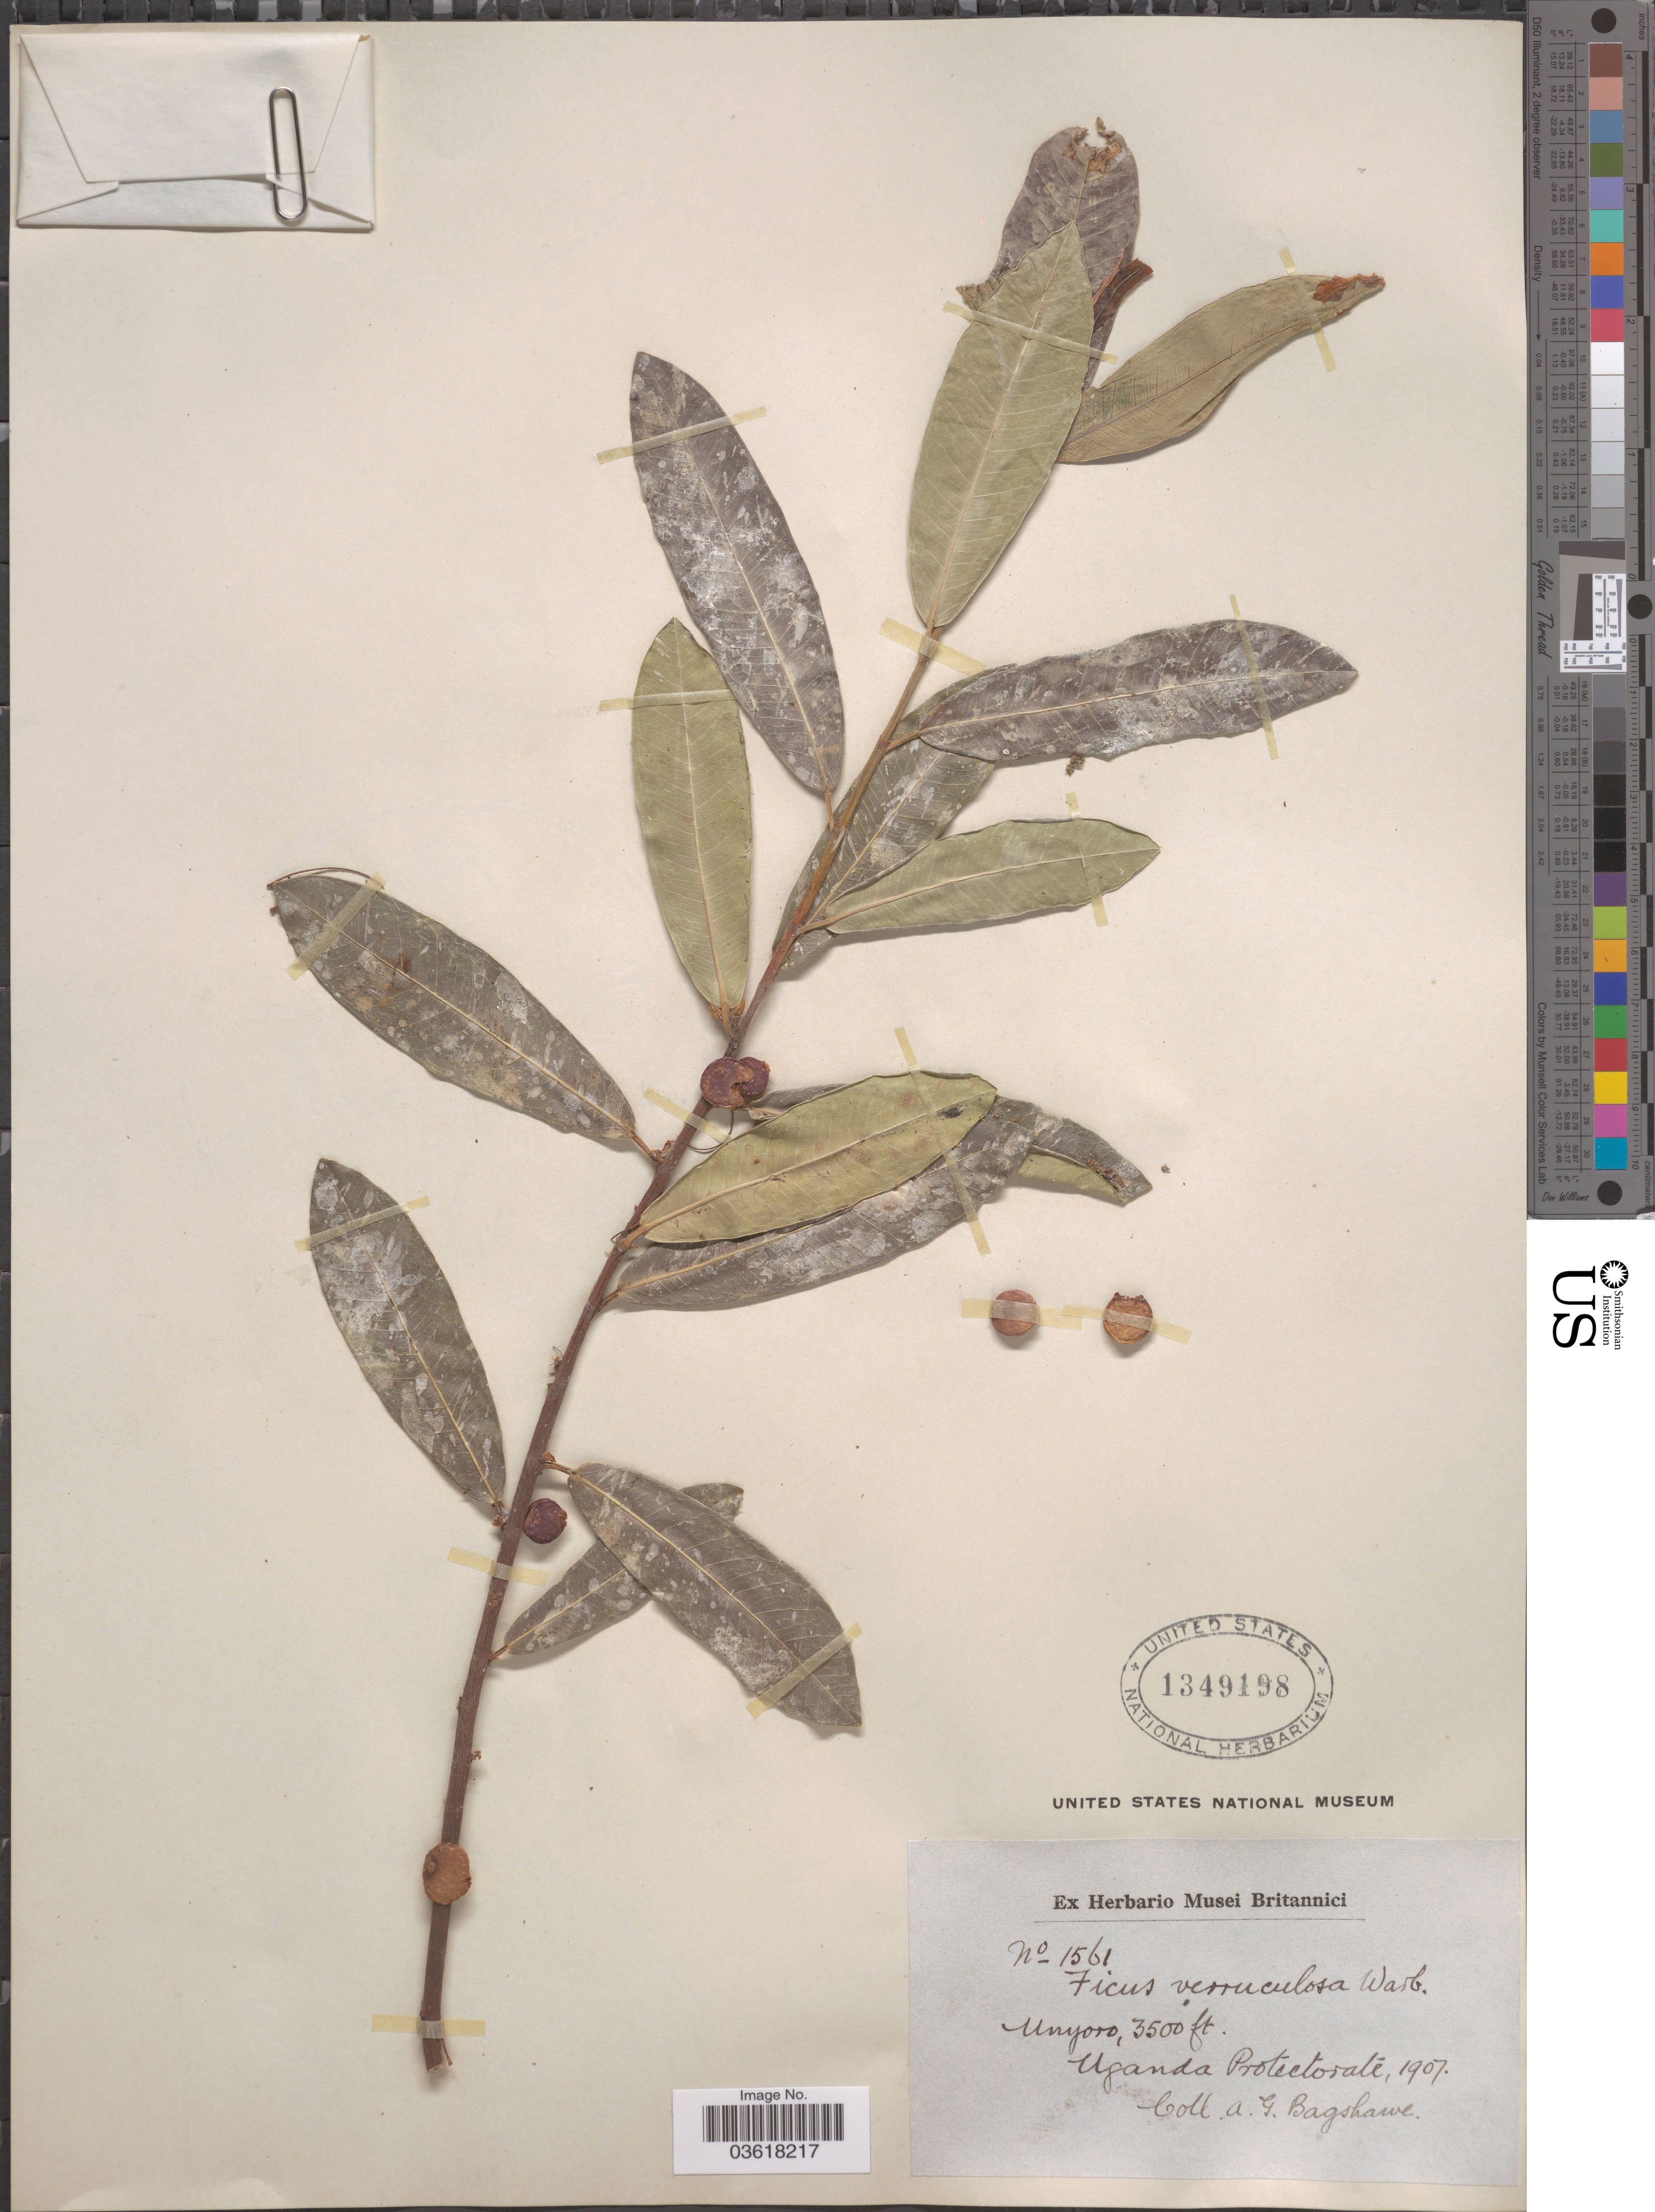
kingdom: Plantae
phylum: Tracheophyta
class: Magnoliopsida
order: Rosales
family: Moraceae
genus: Ficus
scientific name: Ficus verruculosa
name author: Warb.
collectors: A. Bagshawe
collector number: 1561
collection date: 1907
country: Uganda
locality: Unyoro. Uganda Protectorate.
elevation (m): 1067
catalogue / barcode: US 1349198